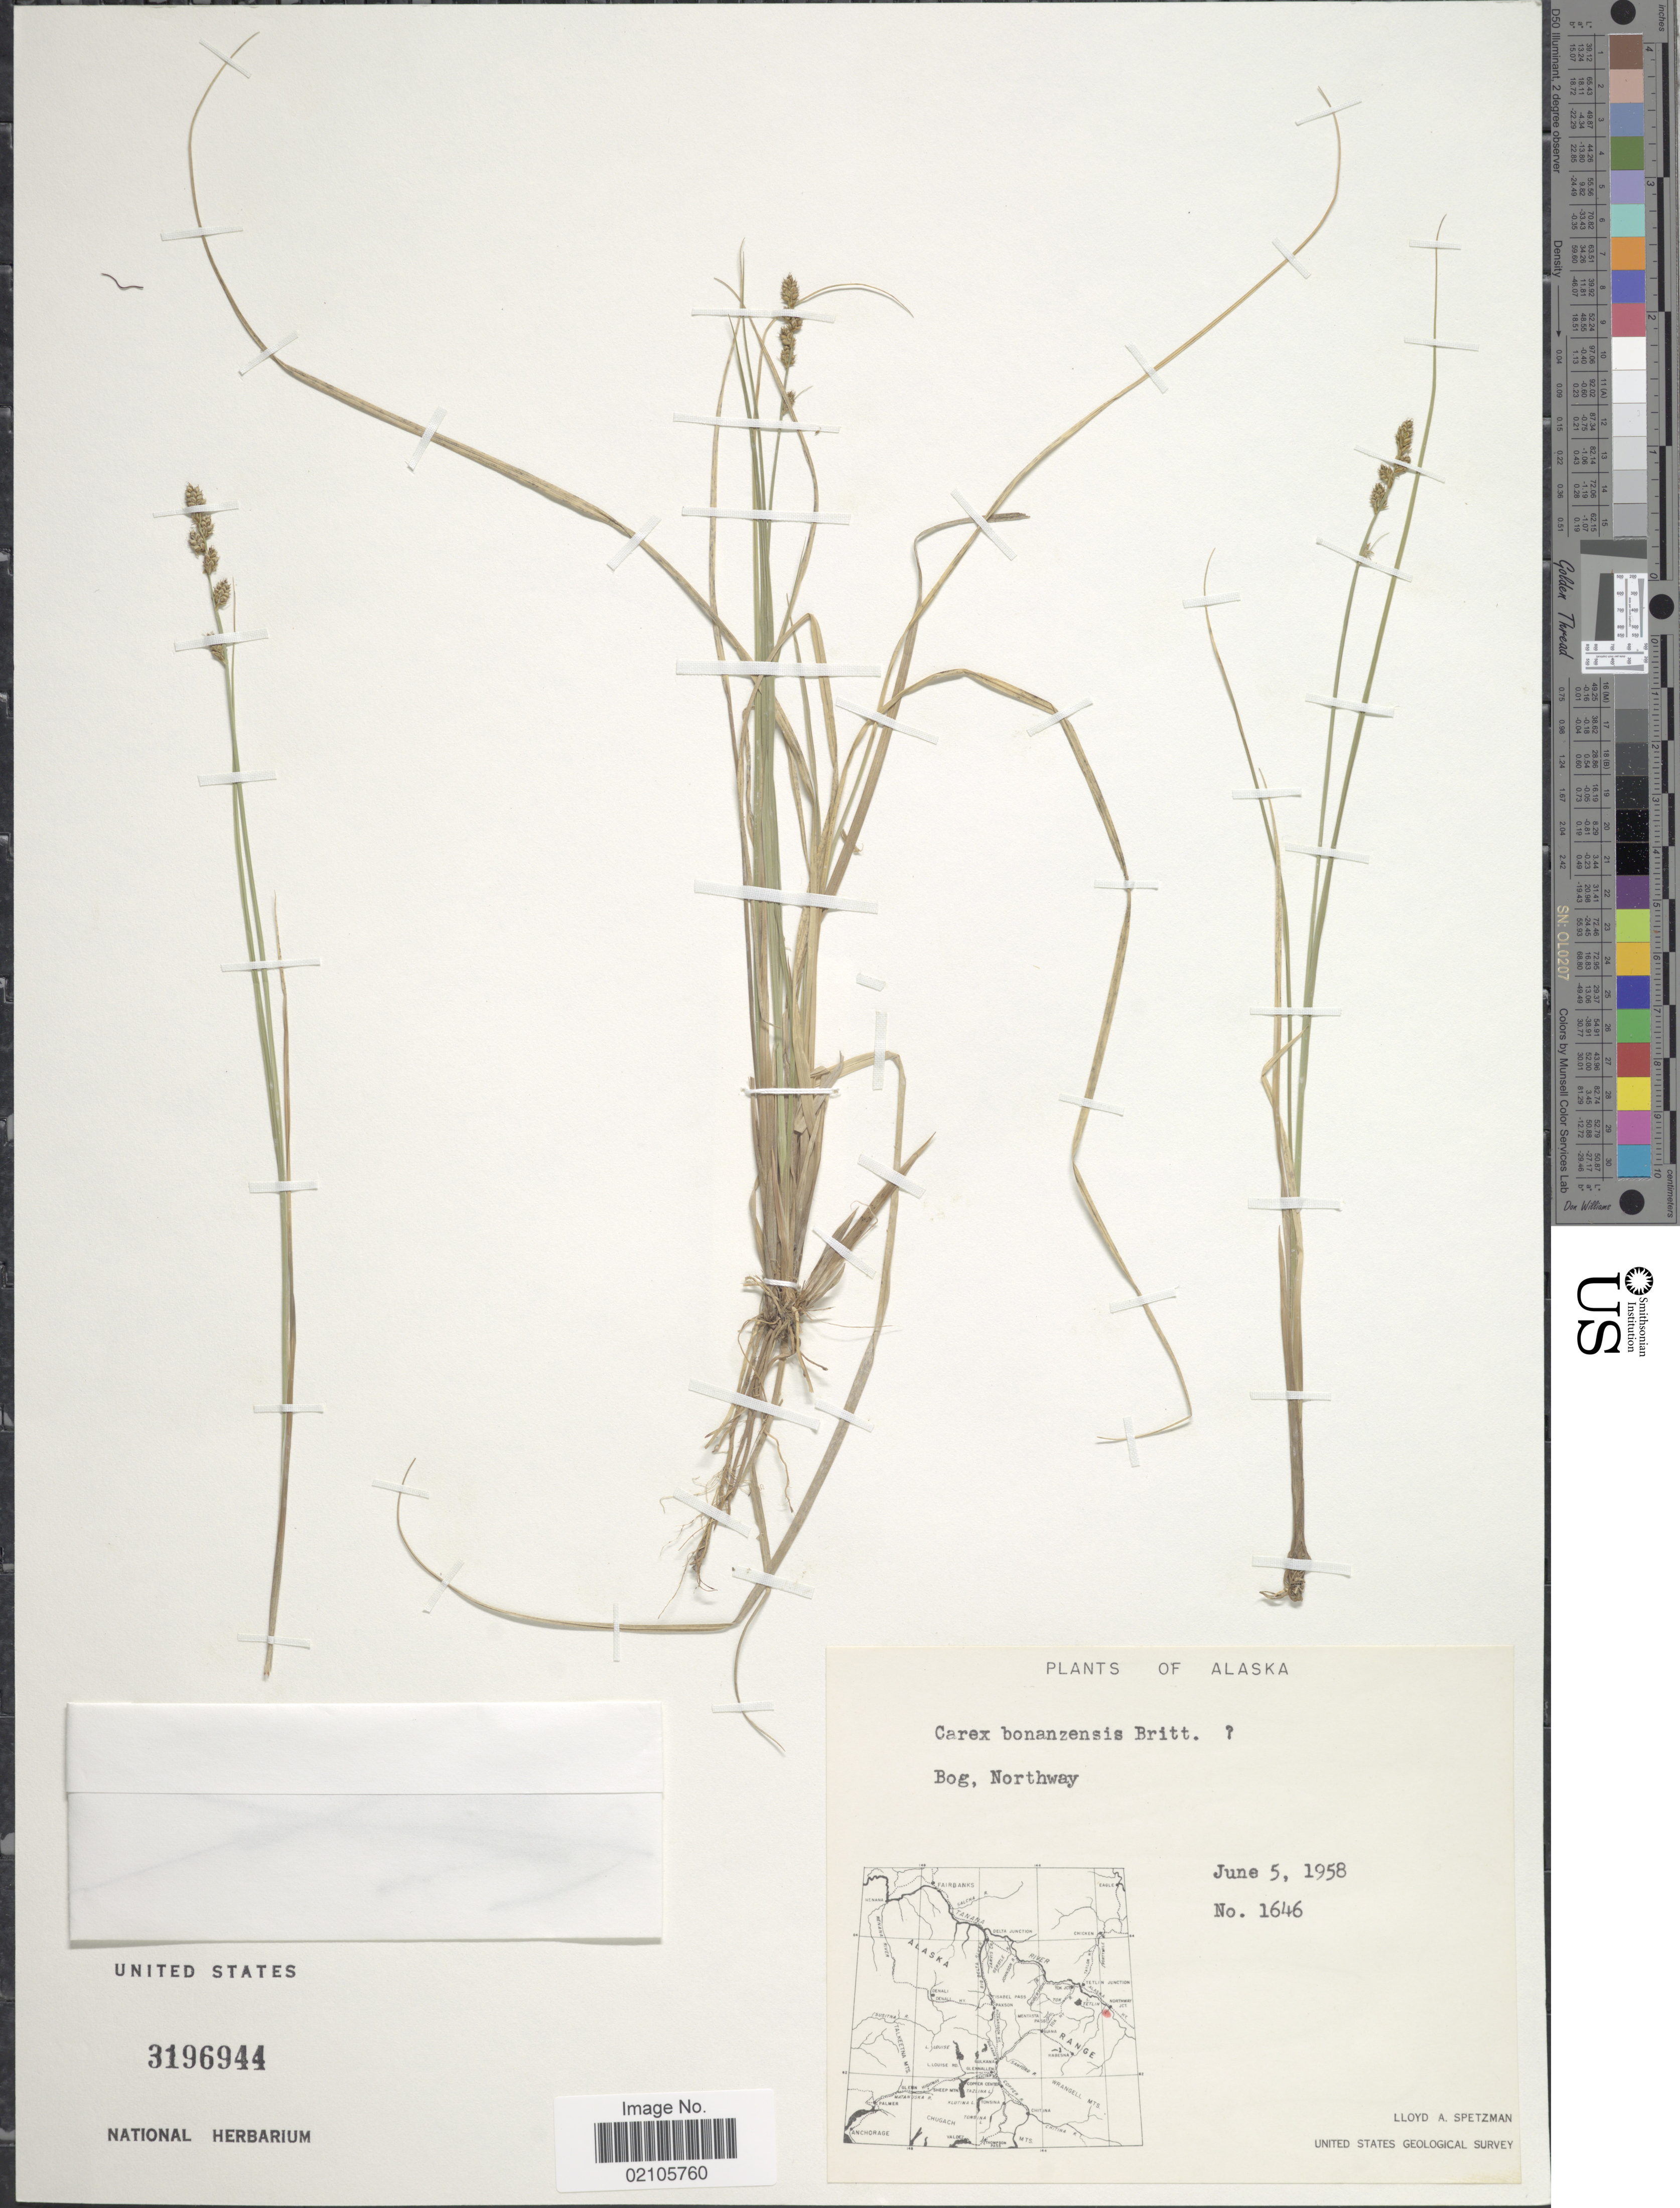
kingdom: Plantae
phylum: Tracheophyta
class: Liliopsida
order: Poales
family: Cyperaceae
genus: Carex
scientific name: Carex bonanzensis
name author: Britton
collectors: L. Spetzman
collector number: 1646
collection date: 1958-06-05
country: United States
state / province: Alaska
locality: Bog, Northway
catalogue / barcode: US 3196944